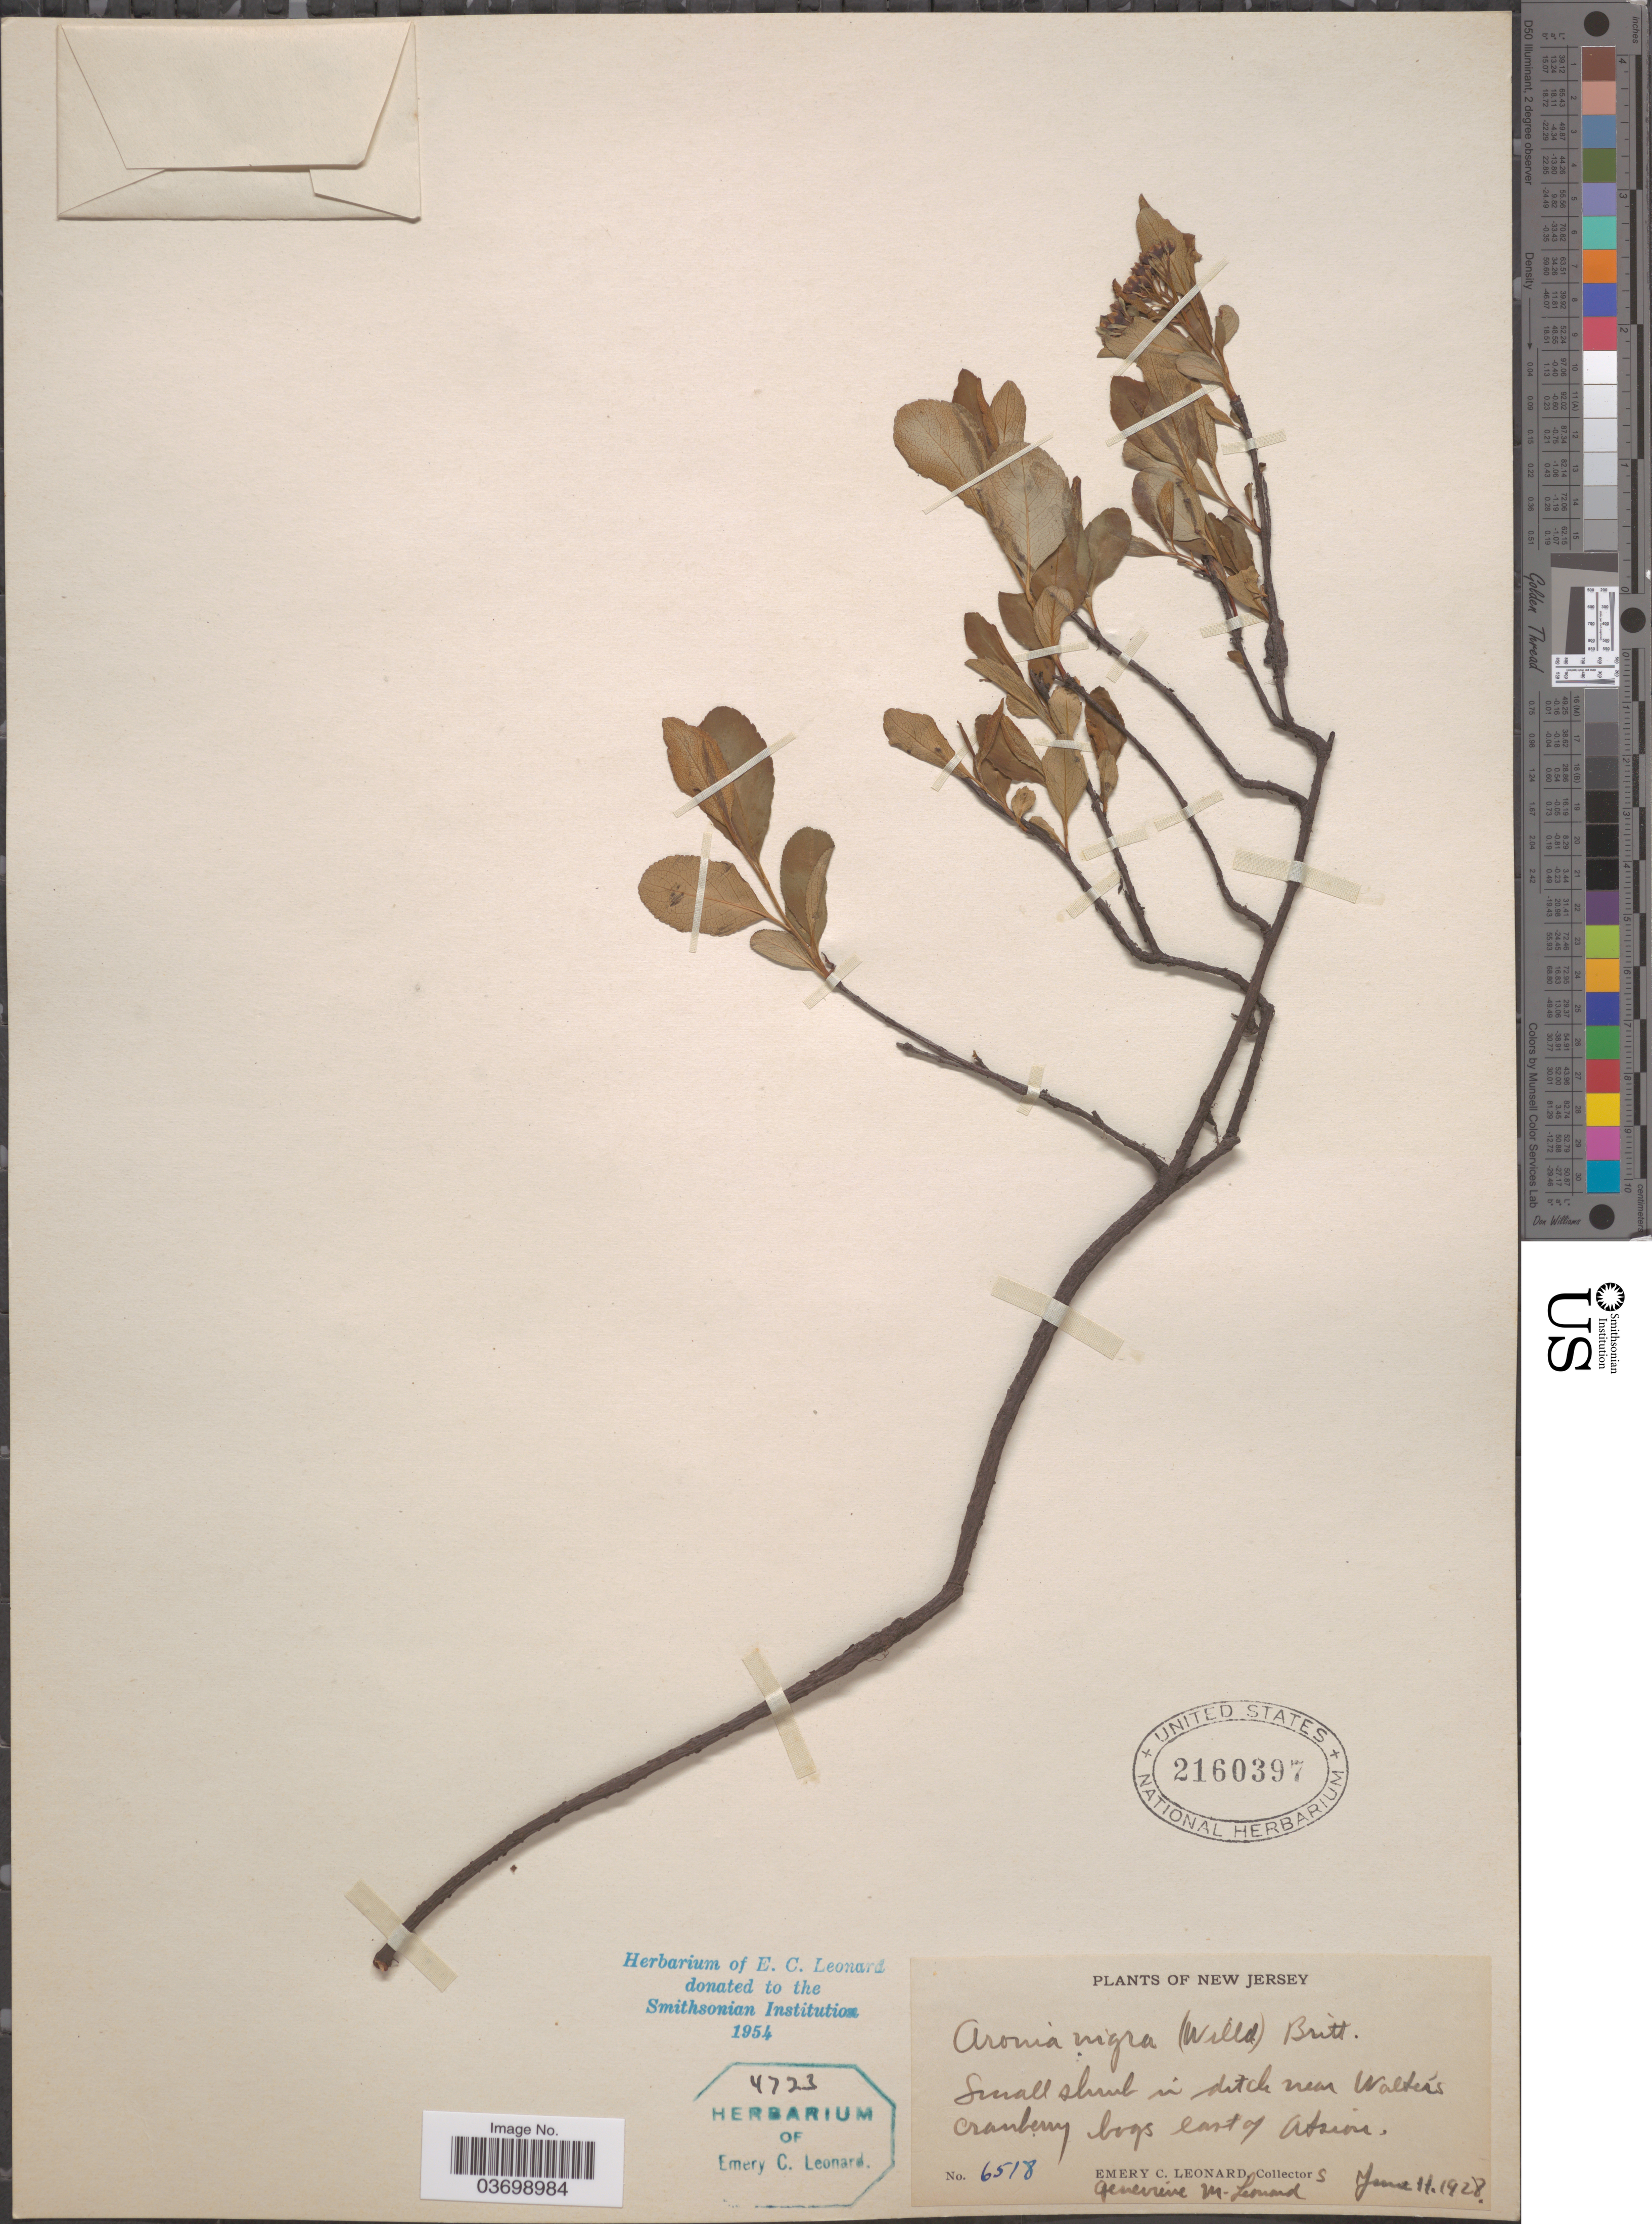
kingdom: Plantae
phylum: Tracheophyta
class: Magnoliopsida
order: Rosales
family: Rosaceae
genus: Aronia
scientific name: Aronia melanocarpa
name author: (Michx.) Elliott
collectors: E. C. Leonard & G. M. Leonard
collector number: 6518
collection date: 1928-06-11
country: United States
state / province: New Jersey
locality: Near Walter's cranberry bogs east of Atsion.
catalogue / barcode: US 2160397